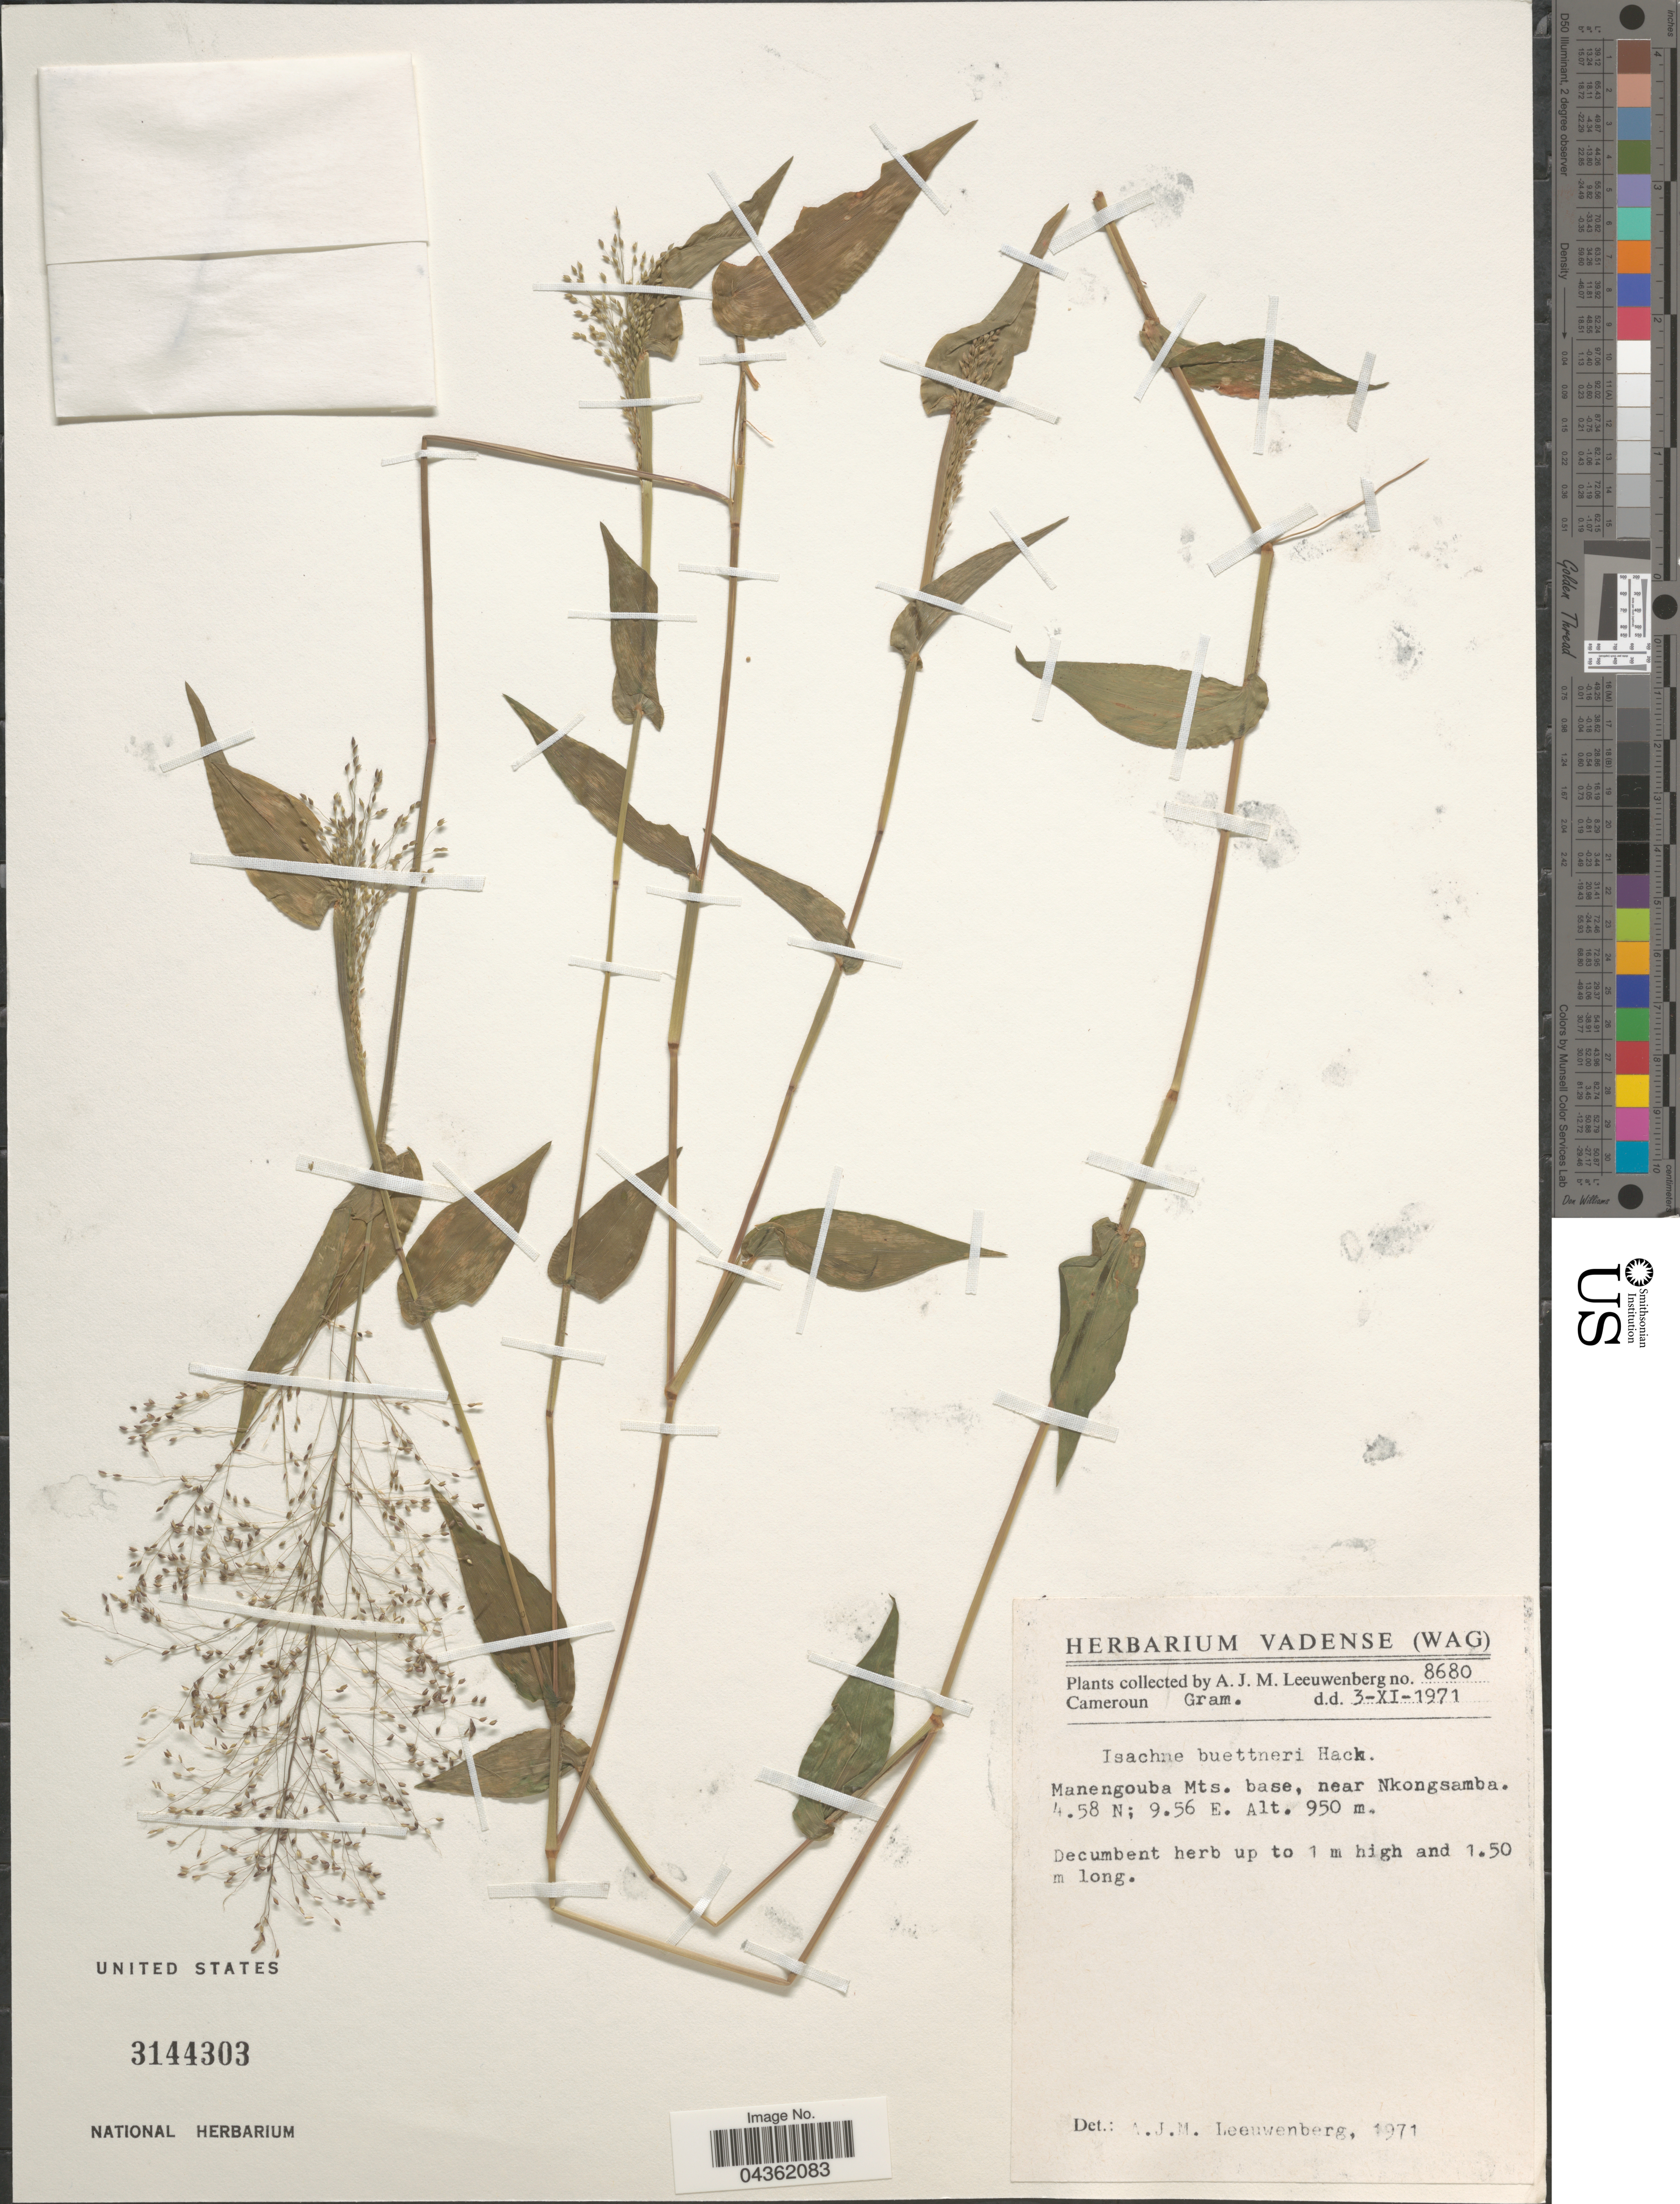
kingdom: Plantae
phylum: Tracheophyta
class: Liliopsida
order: Poales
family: Poaceae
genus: Isachne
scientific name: Isachne albens var. buettneri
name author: (Veldkamp & Buettm.) Veldkamp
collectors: A. J. M. Leeuwenberg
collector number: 8680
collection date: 1971-11-03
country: Cameroon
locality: Manengouba Mts. base, near Nkongsamba.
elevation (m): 950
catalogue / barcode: US 3144303